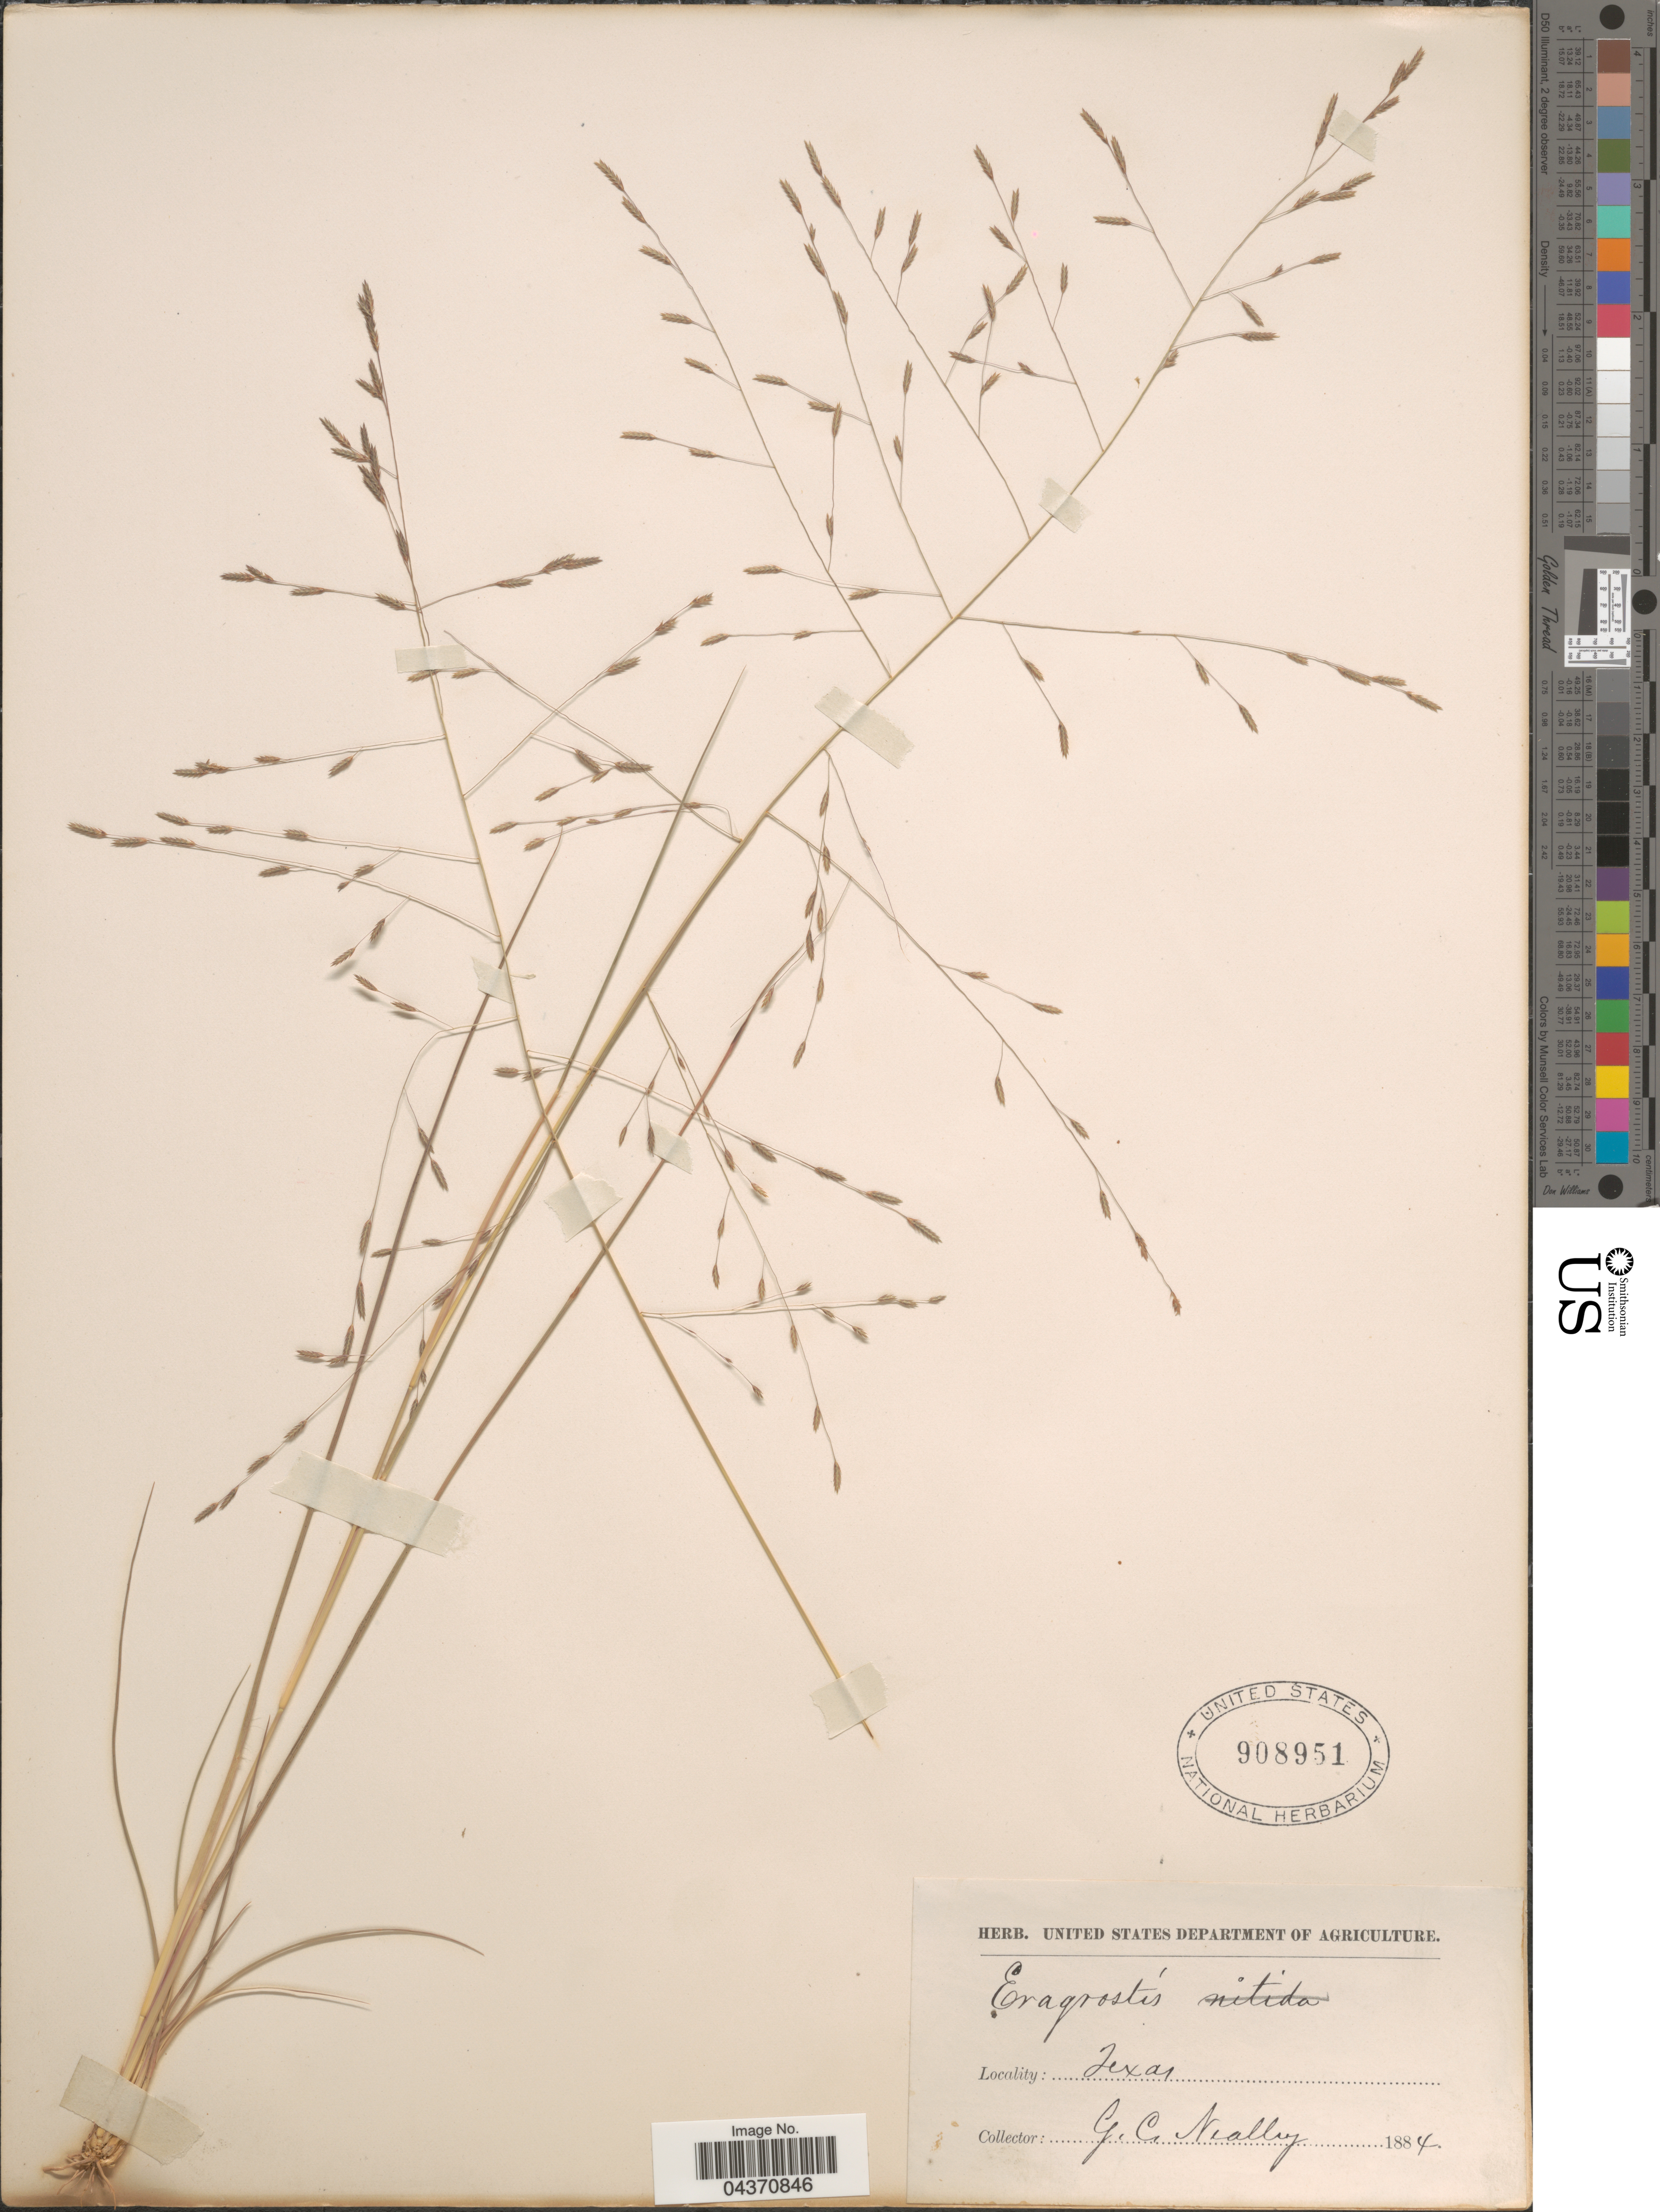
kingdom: Plantae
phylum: Tracheophyta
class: Liliopsida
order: Poales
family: Poaceae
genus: Eragrostis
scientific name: Eragrostis refracta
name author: (Muhl.) Scribn.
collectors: G. C. Nealley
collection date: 1884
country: United States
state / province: Texas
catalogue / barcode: US 908951